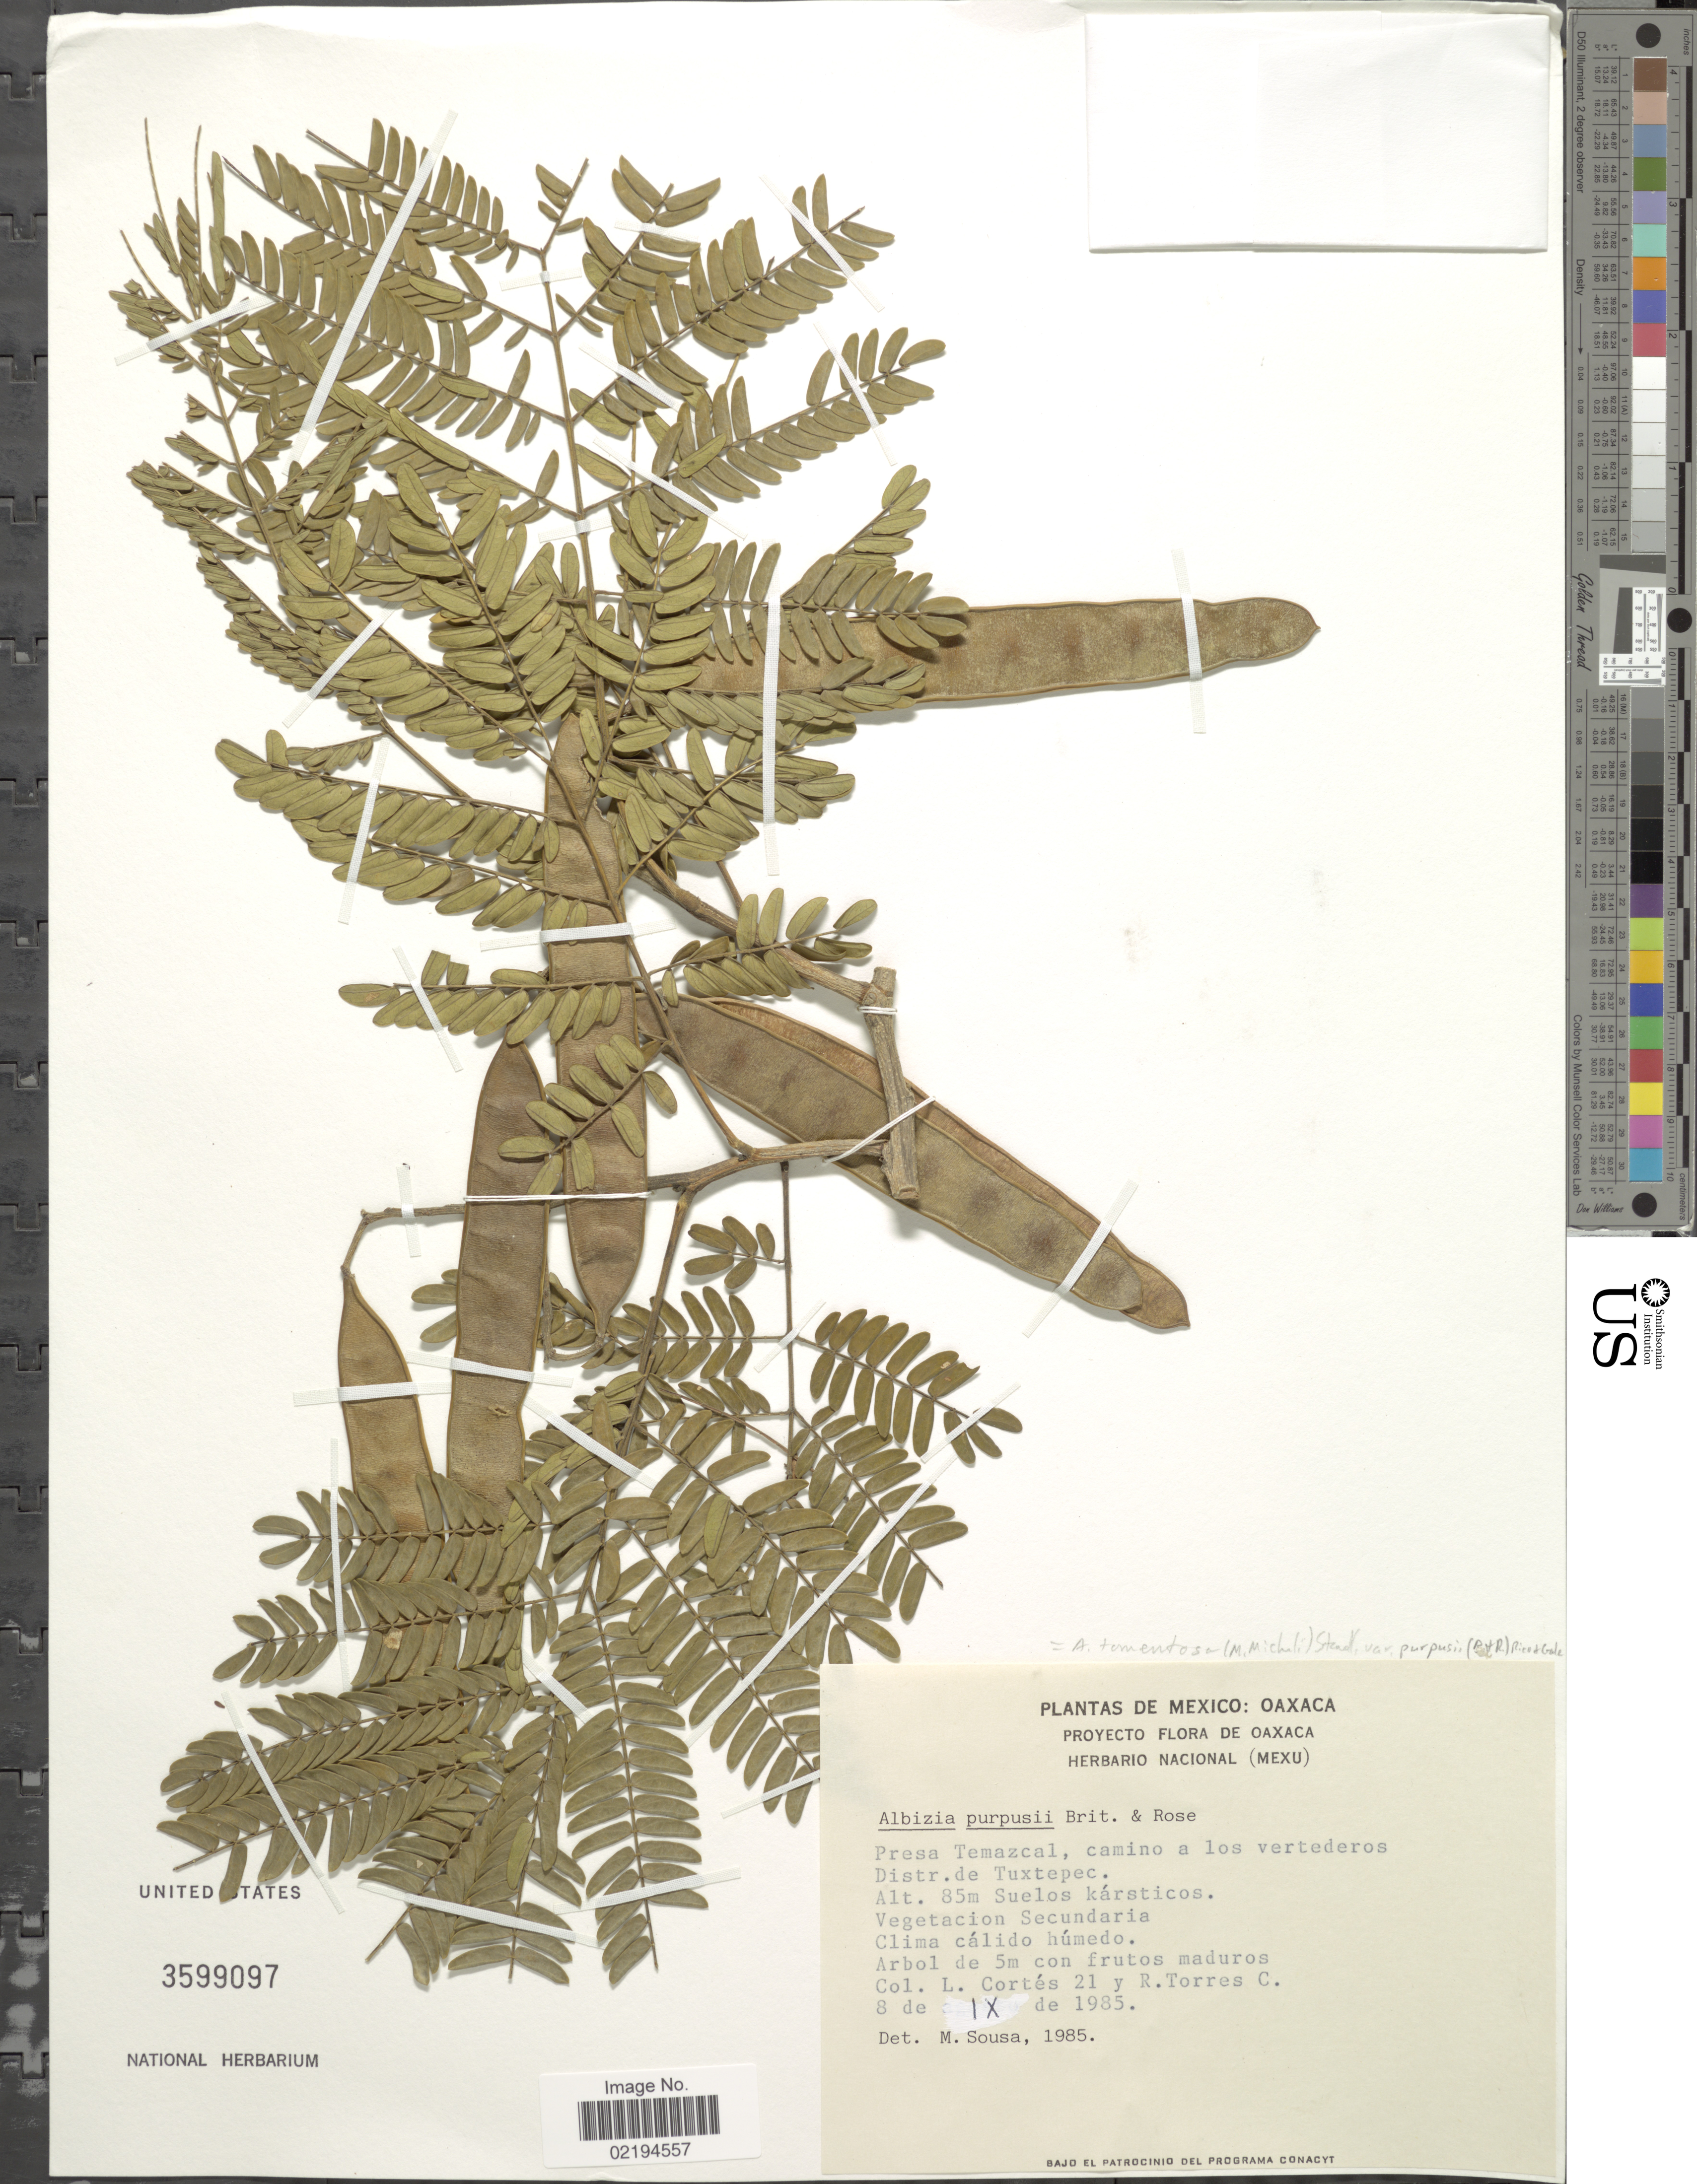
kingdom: Plantae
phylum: Tracheophyta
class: Magnoliopsida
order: Fabales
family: Fabaceae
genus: Pseudalbizzia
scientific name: Pseudalbizzia tomentosa var. purpusii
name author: (Britton & Rose) Koenen & Duno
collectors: L. Cortes & R. Torres C.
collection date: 1985-09-08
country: Mexico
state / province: Oaxaca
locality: Presa Temazcal, camino a los vertederos, Distr. de Tuxtepec, suelos kartsticos.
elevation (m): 85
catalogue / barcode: US 3599097